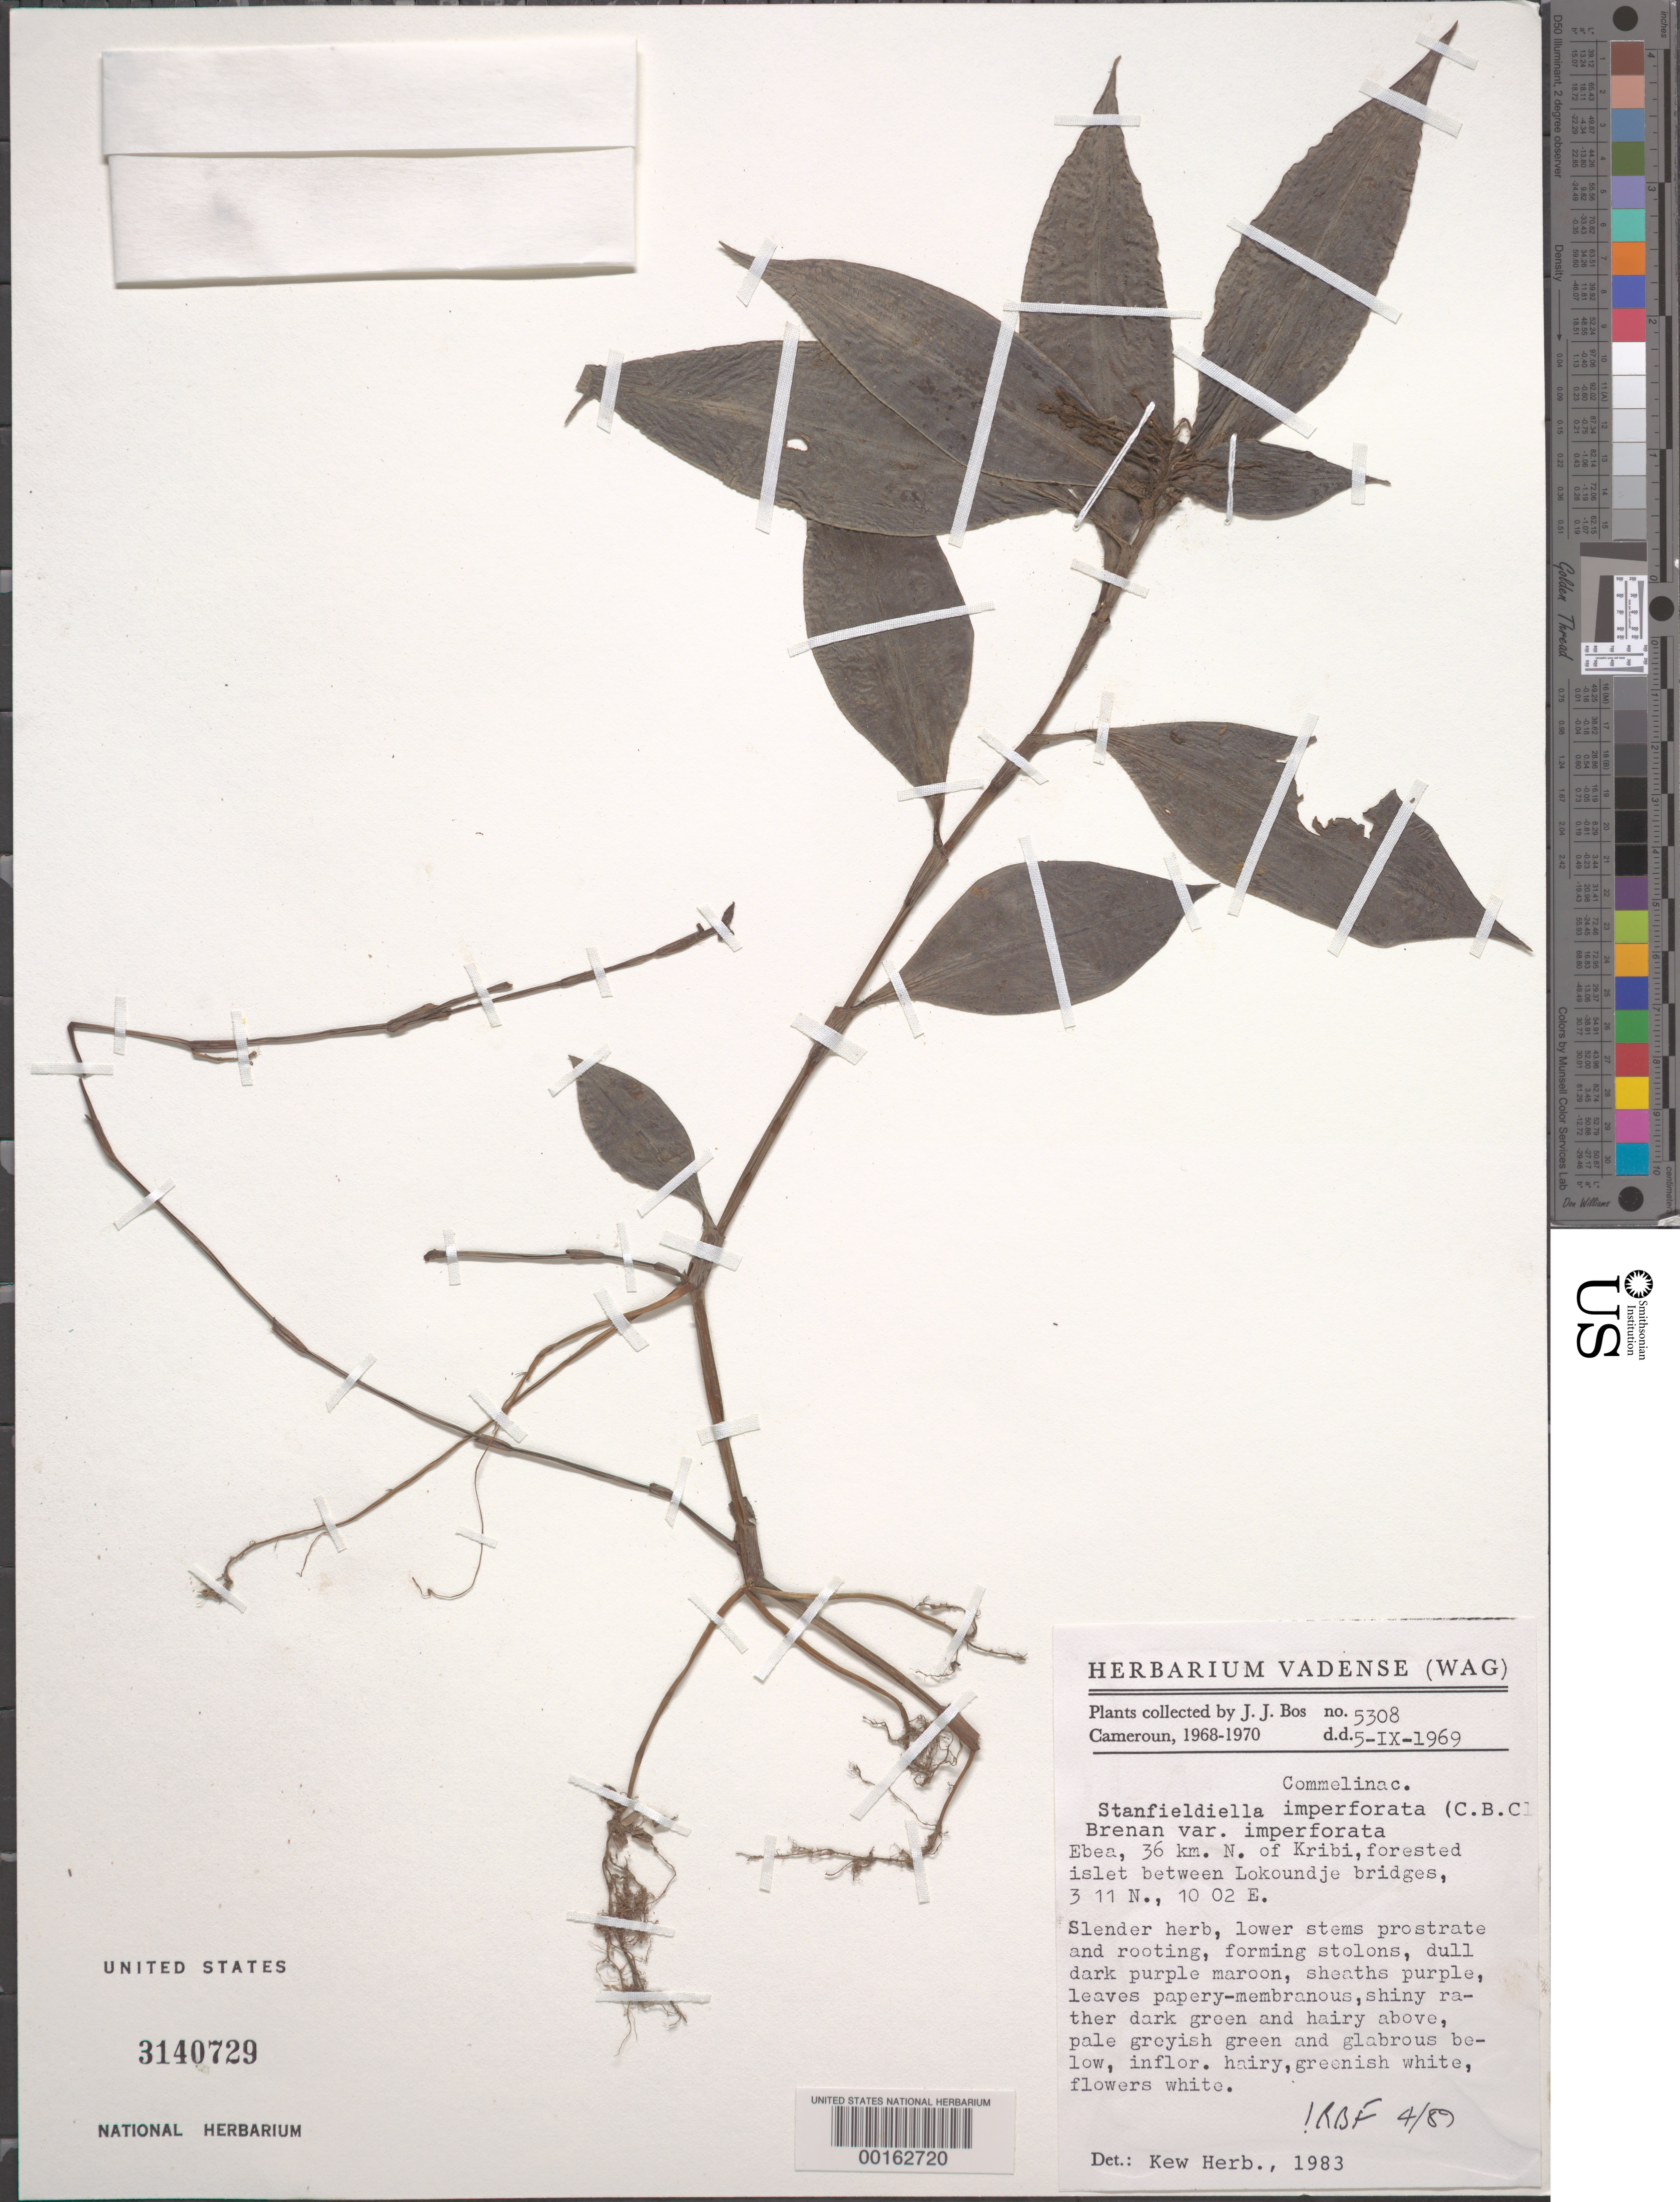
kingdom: Plantae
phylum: Tracheophyta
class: Liliopsida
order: Commelinales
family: Commelinaceae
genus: Stanfieldiella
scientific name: Stanfieldiella imperforata var. imperforata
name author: (C.B. Clarke) Brenan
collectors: J. J. Bos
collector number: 5308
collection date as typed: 05 Sep 1969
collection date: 1969-09-05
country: Cameroon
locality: Ebea, 36 km n of kribi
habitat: Forested islet between bridges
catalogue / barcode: US 3140729